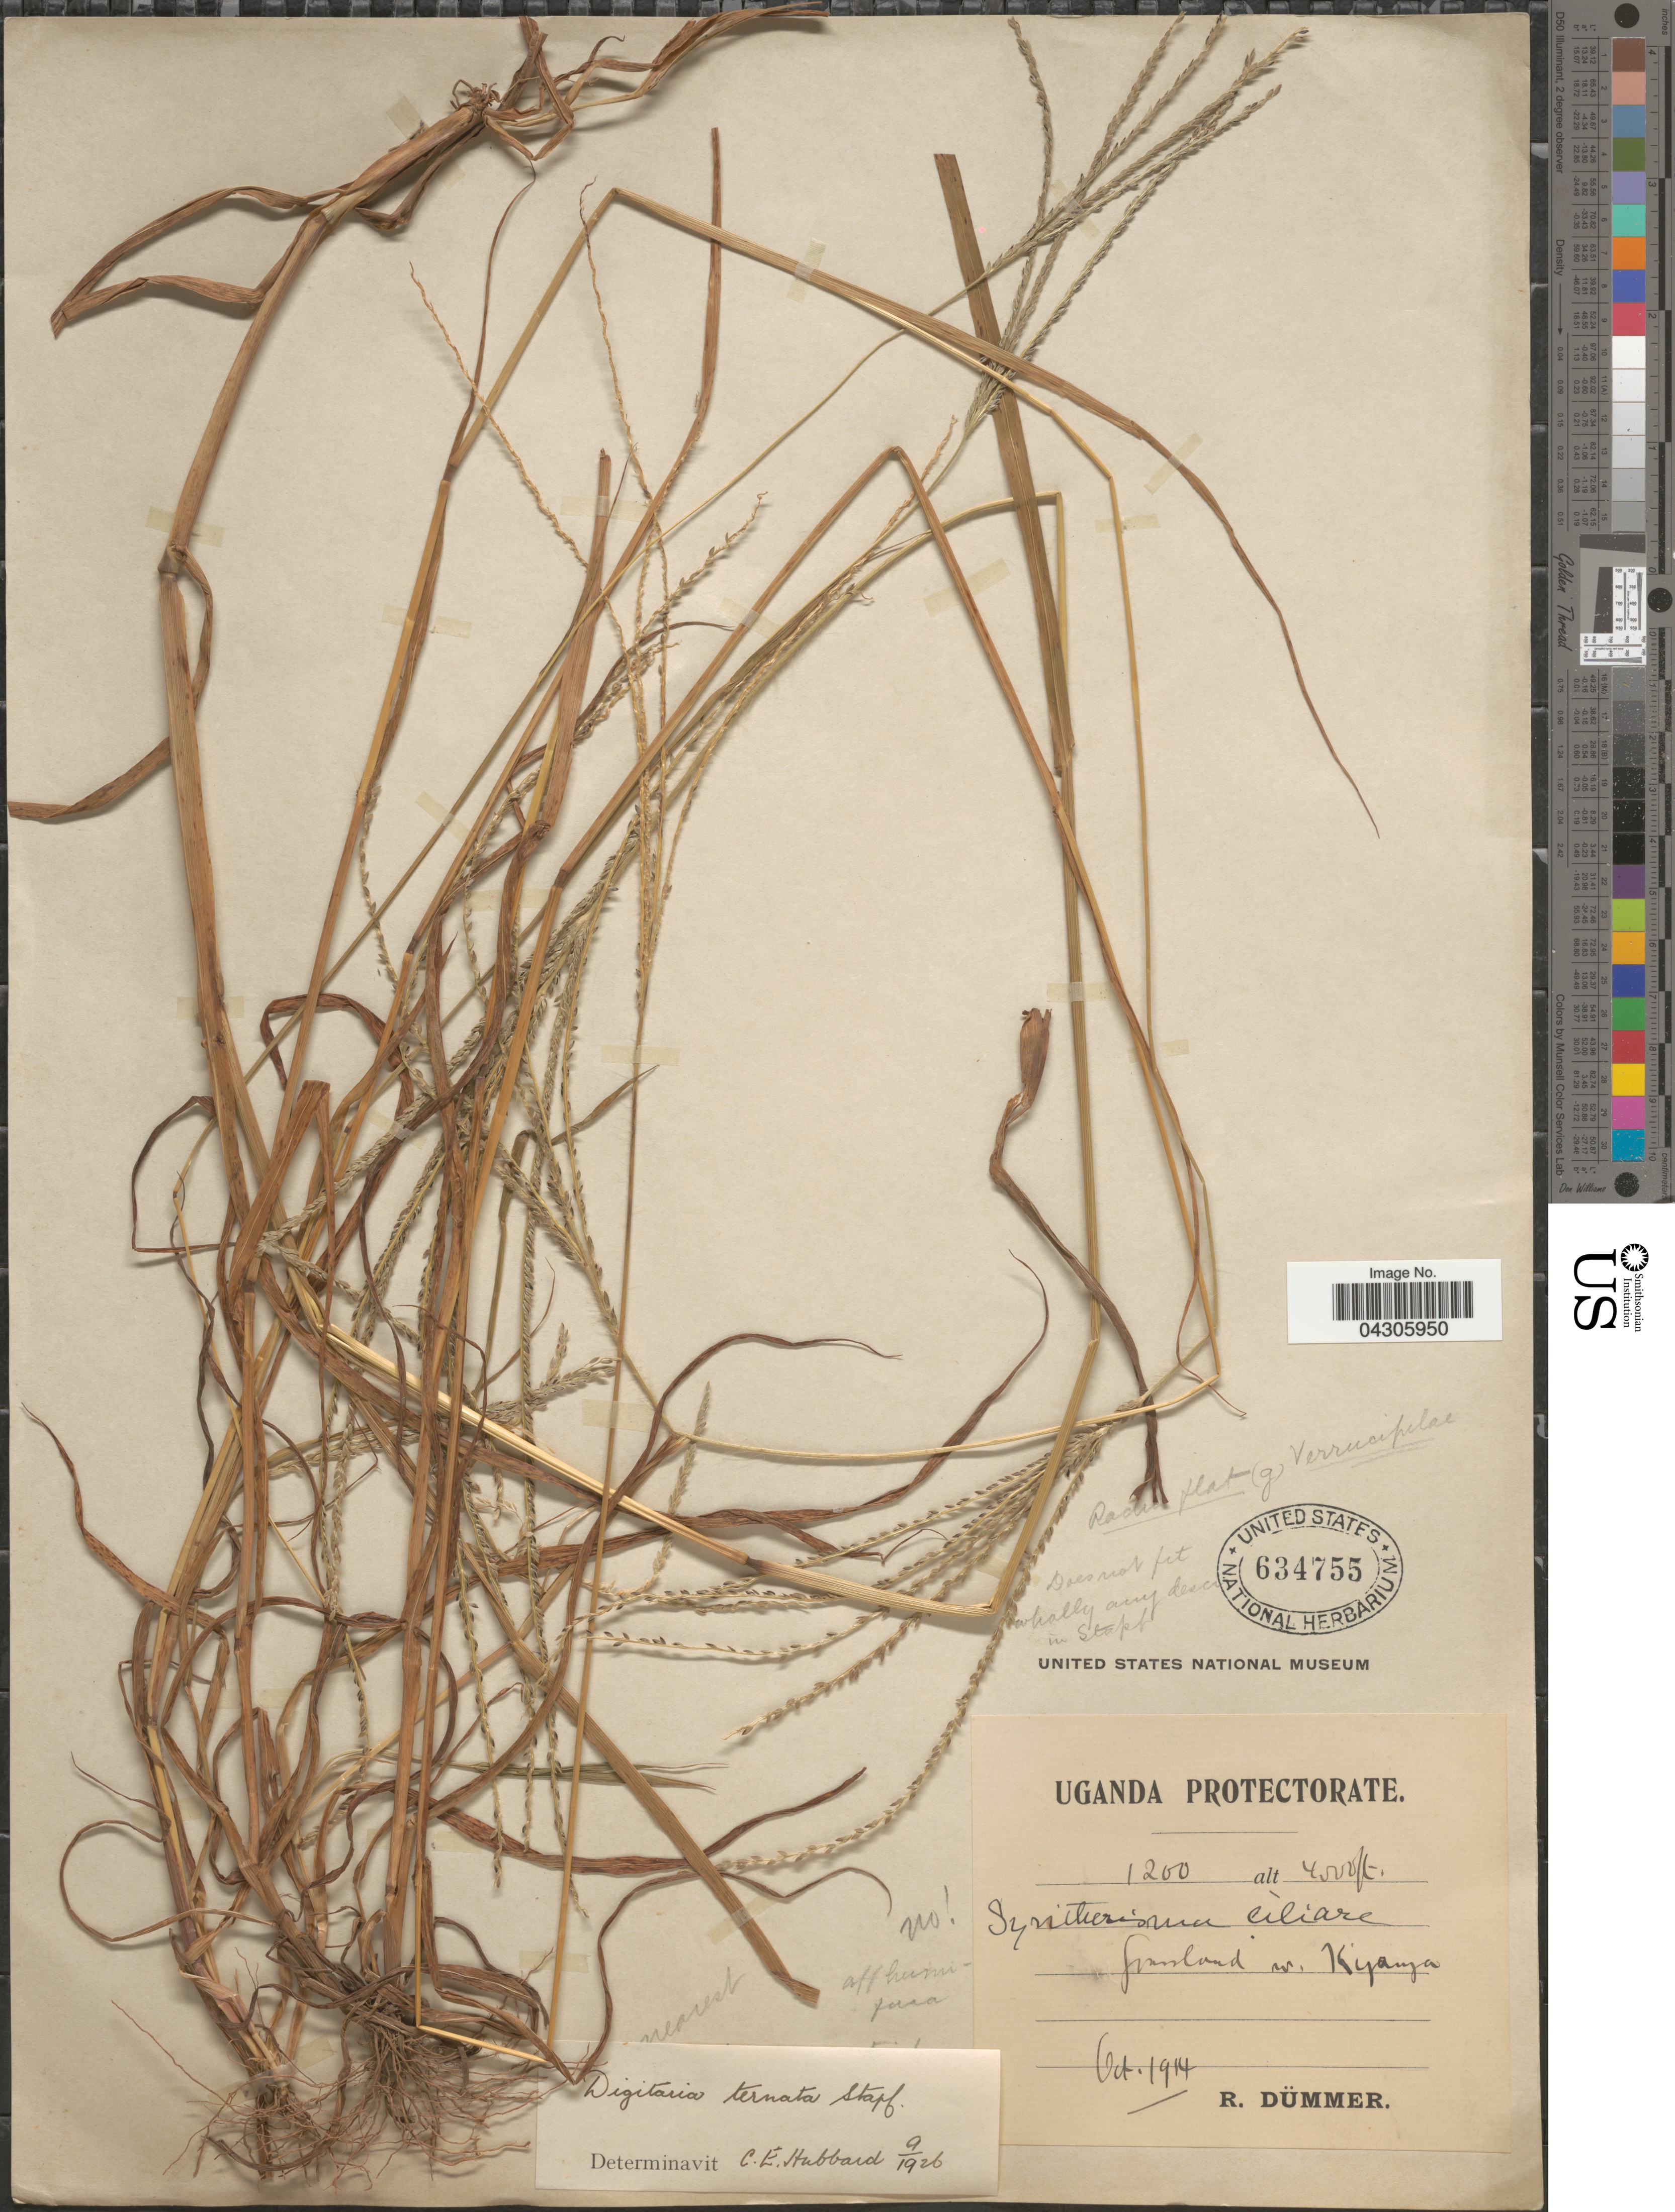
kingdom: Plantae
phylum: Tracheophyta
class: Liliopsida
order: Poales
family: Poaceae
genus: Digitaria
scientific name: Digitaria ternata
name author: (Hochr. ex A. Rich.) Stapf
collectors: R. A. Dümmer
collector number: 1200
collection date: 1914-10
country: Uganda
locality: Grassland in Kiyanja.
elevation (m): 1219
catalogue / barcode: US 634755